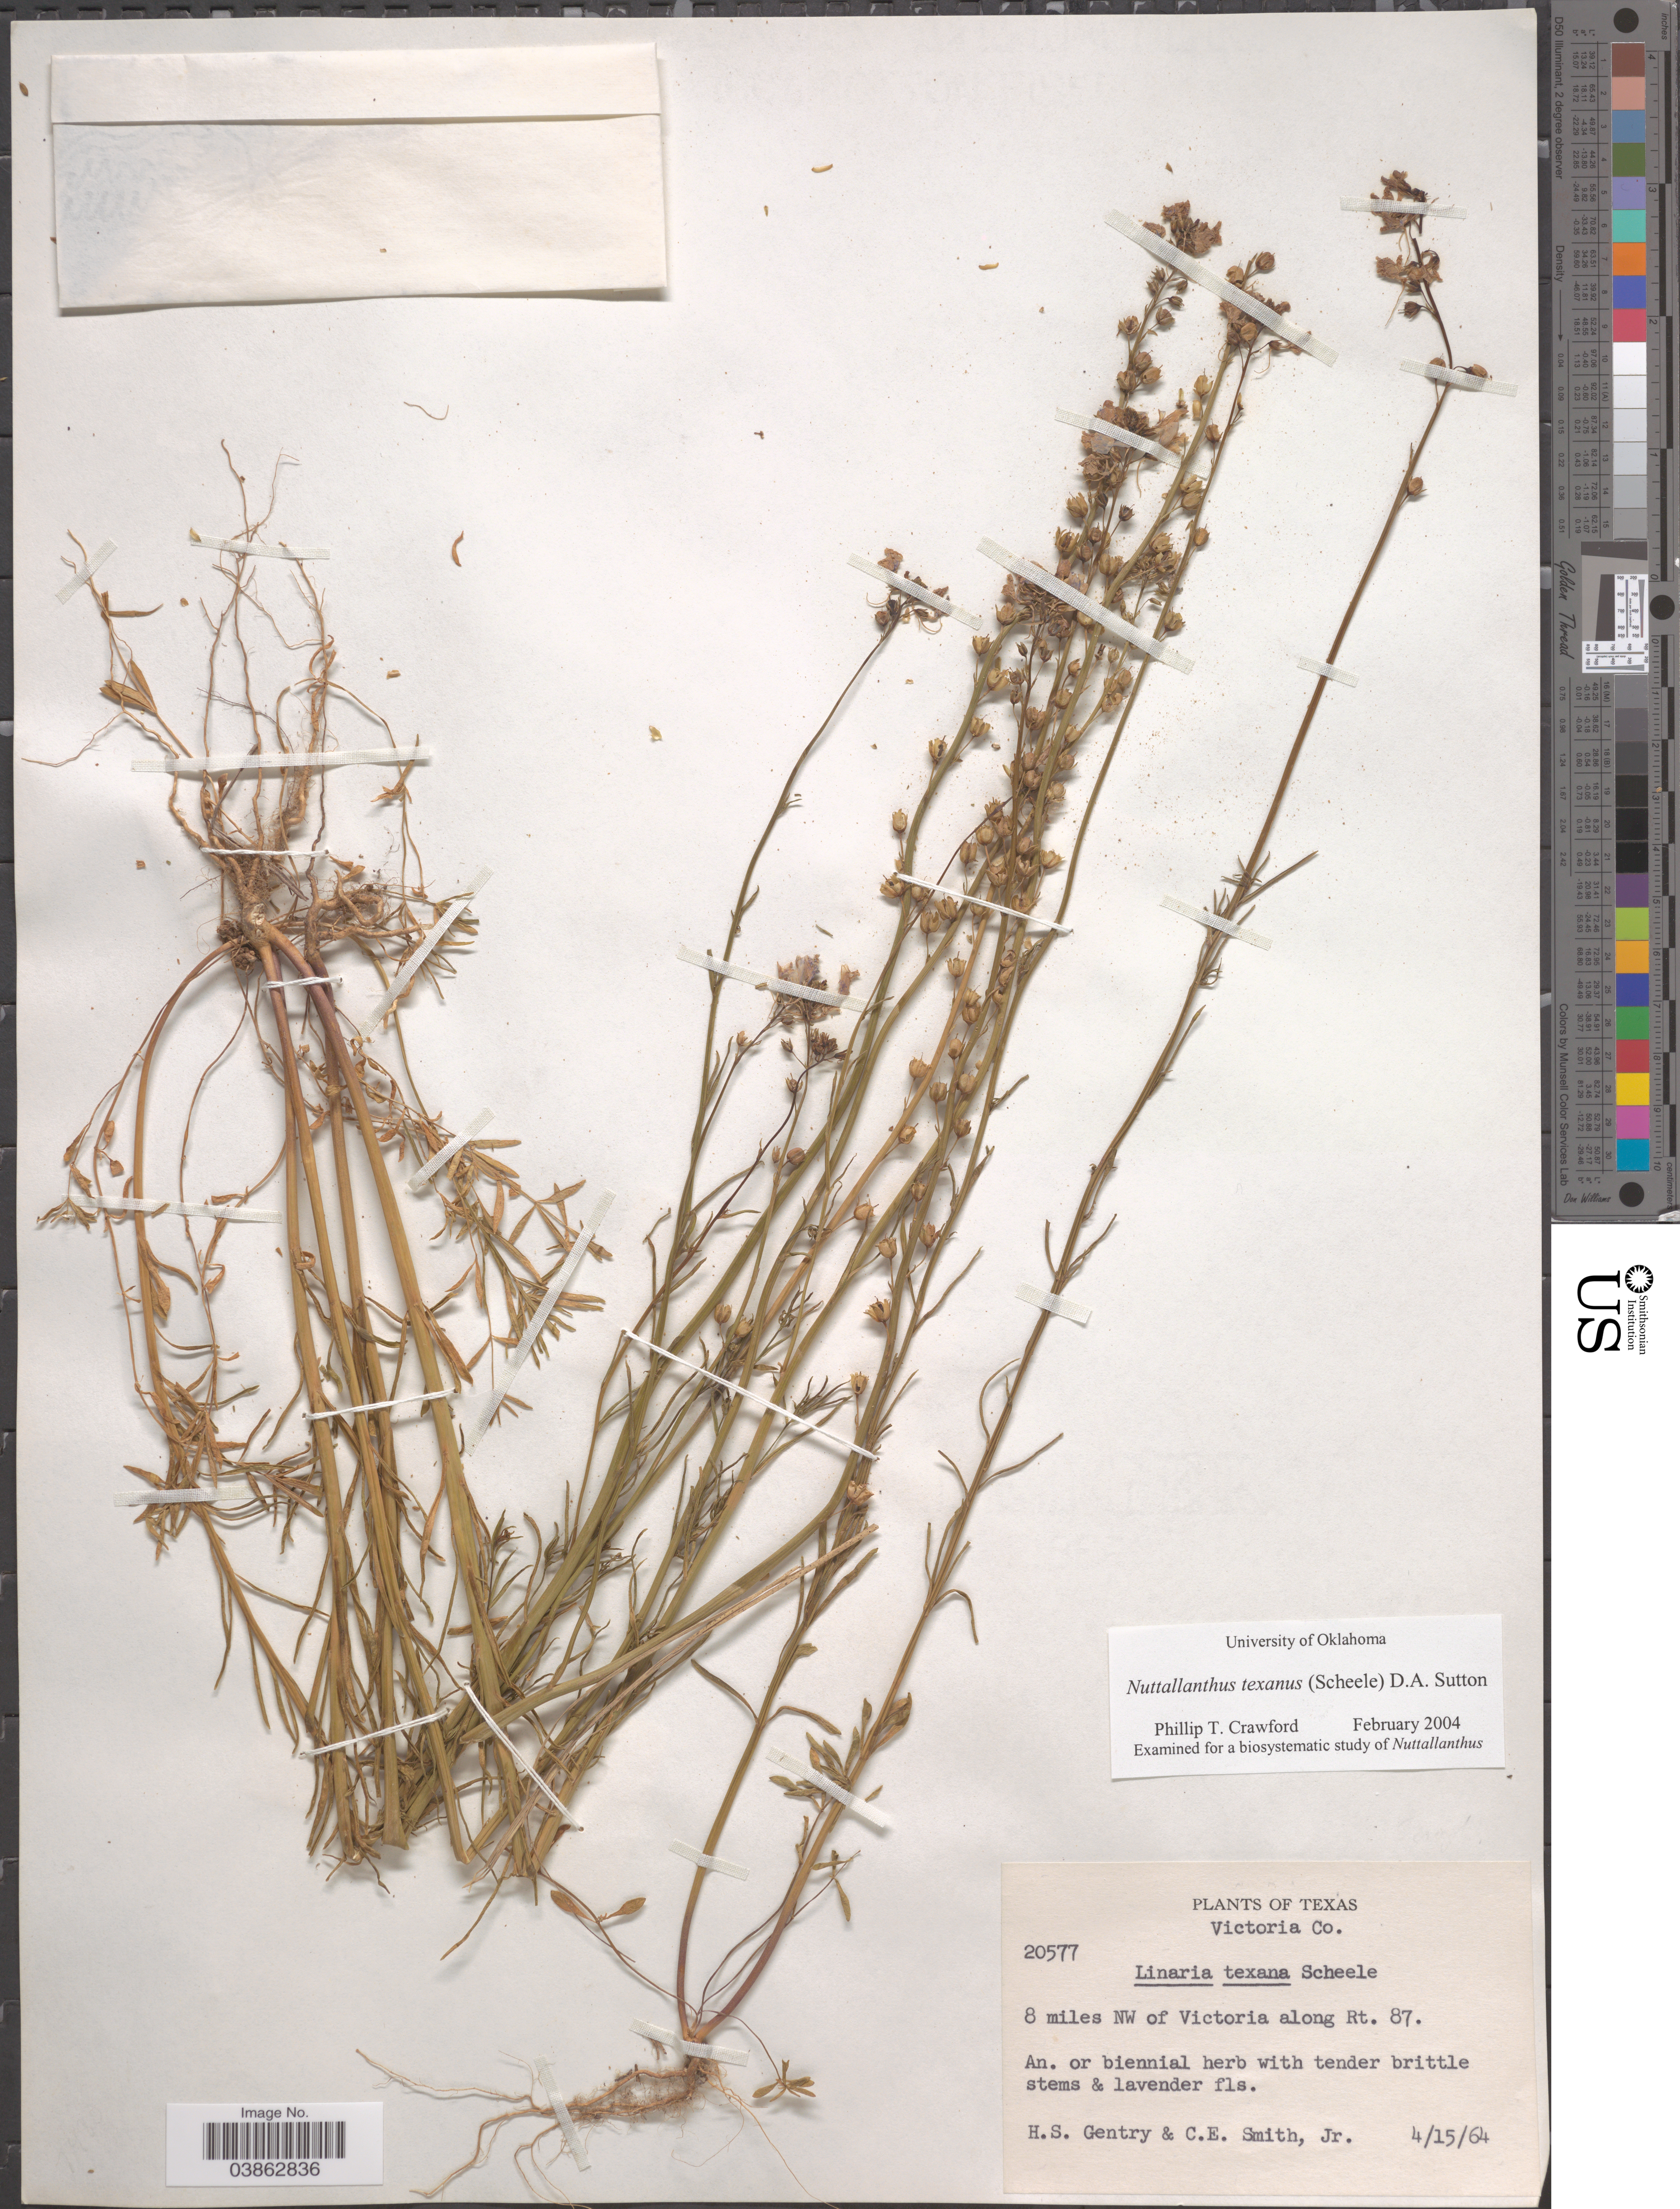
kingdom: Plantae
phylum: Tracheophyta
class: Magnoliopsida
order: Lamiales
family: Plantaginaceae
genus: Linaria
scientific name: Linaria texana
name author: Scheele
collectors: H. S. Gentry & C. E. Smith Jr.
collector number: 20577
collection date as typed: Transcribed d/m/y: 15/4/64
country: United States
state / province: Texas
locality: Victoria Co. 8 miles NW of Victoria along Rt. 87.